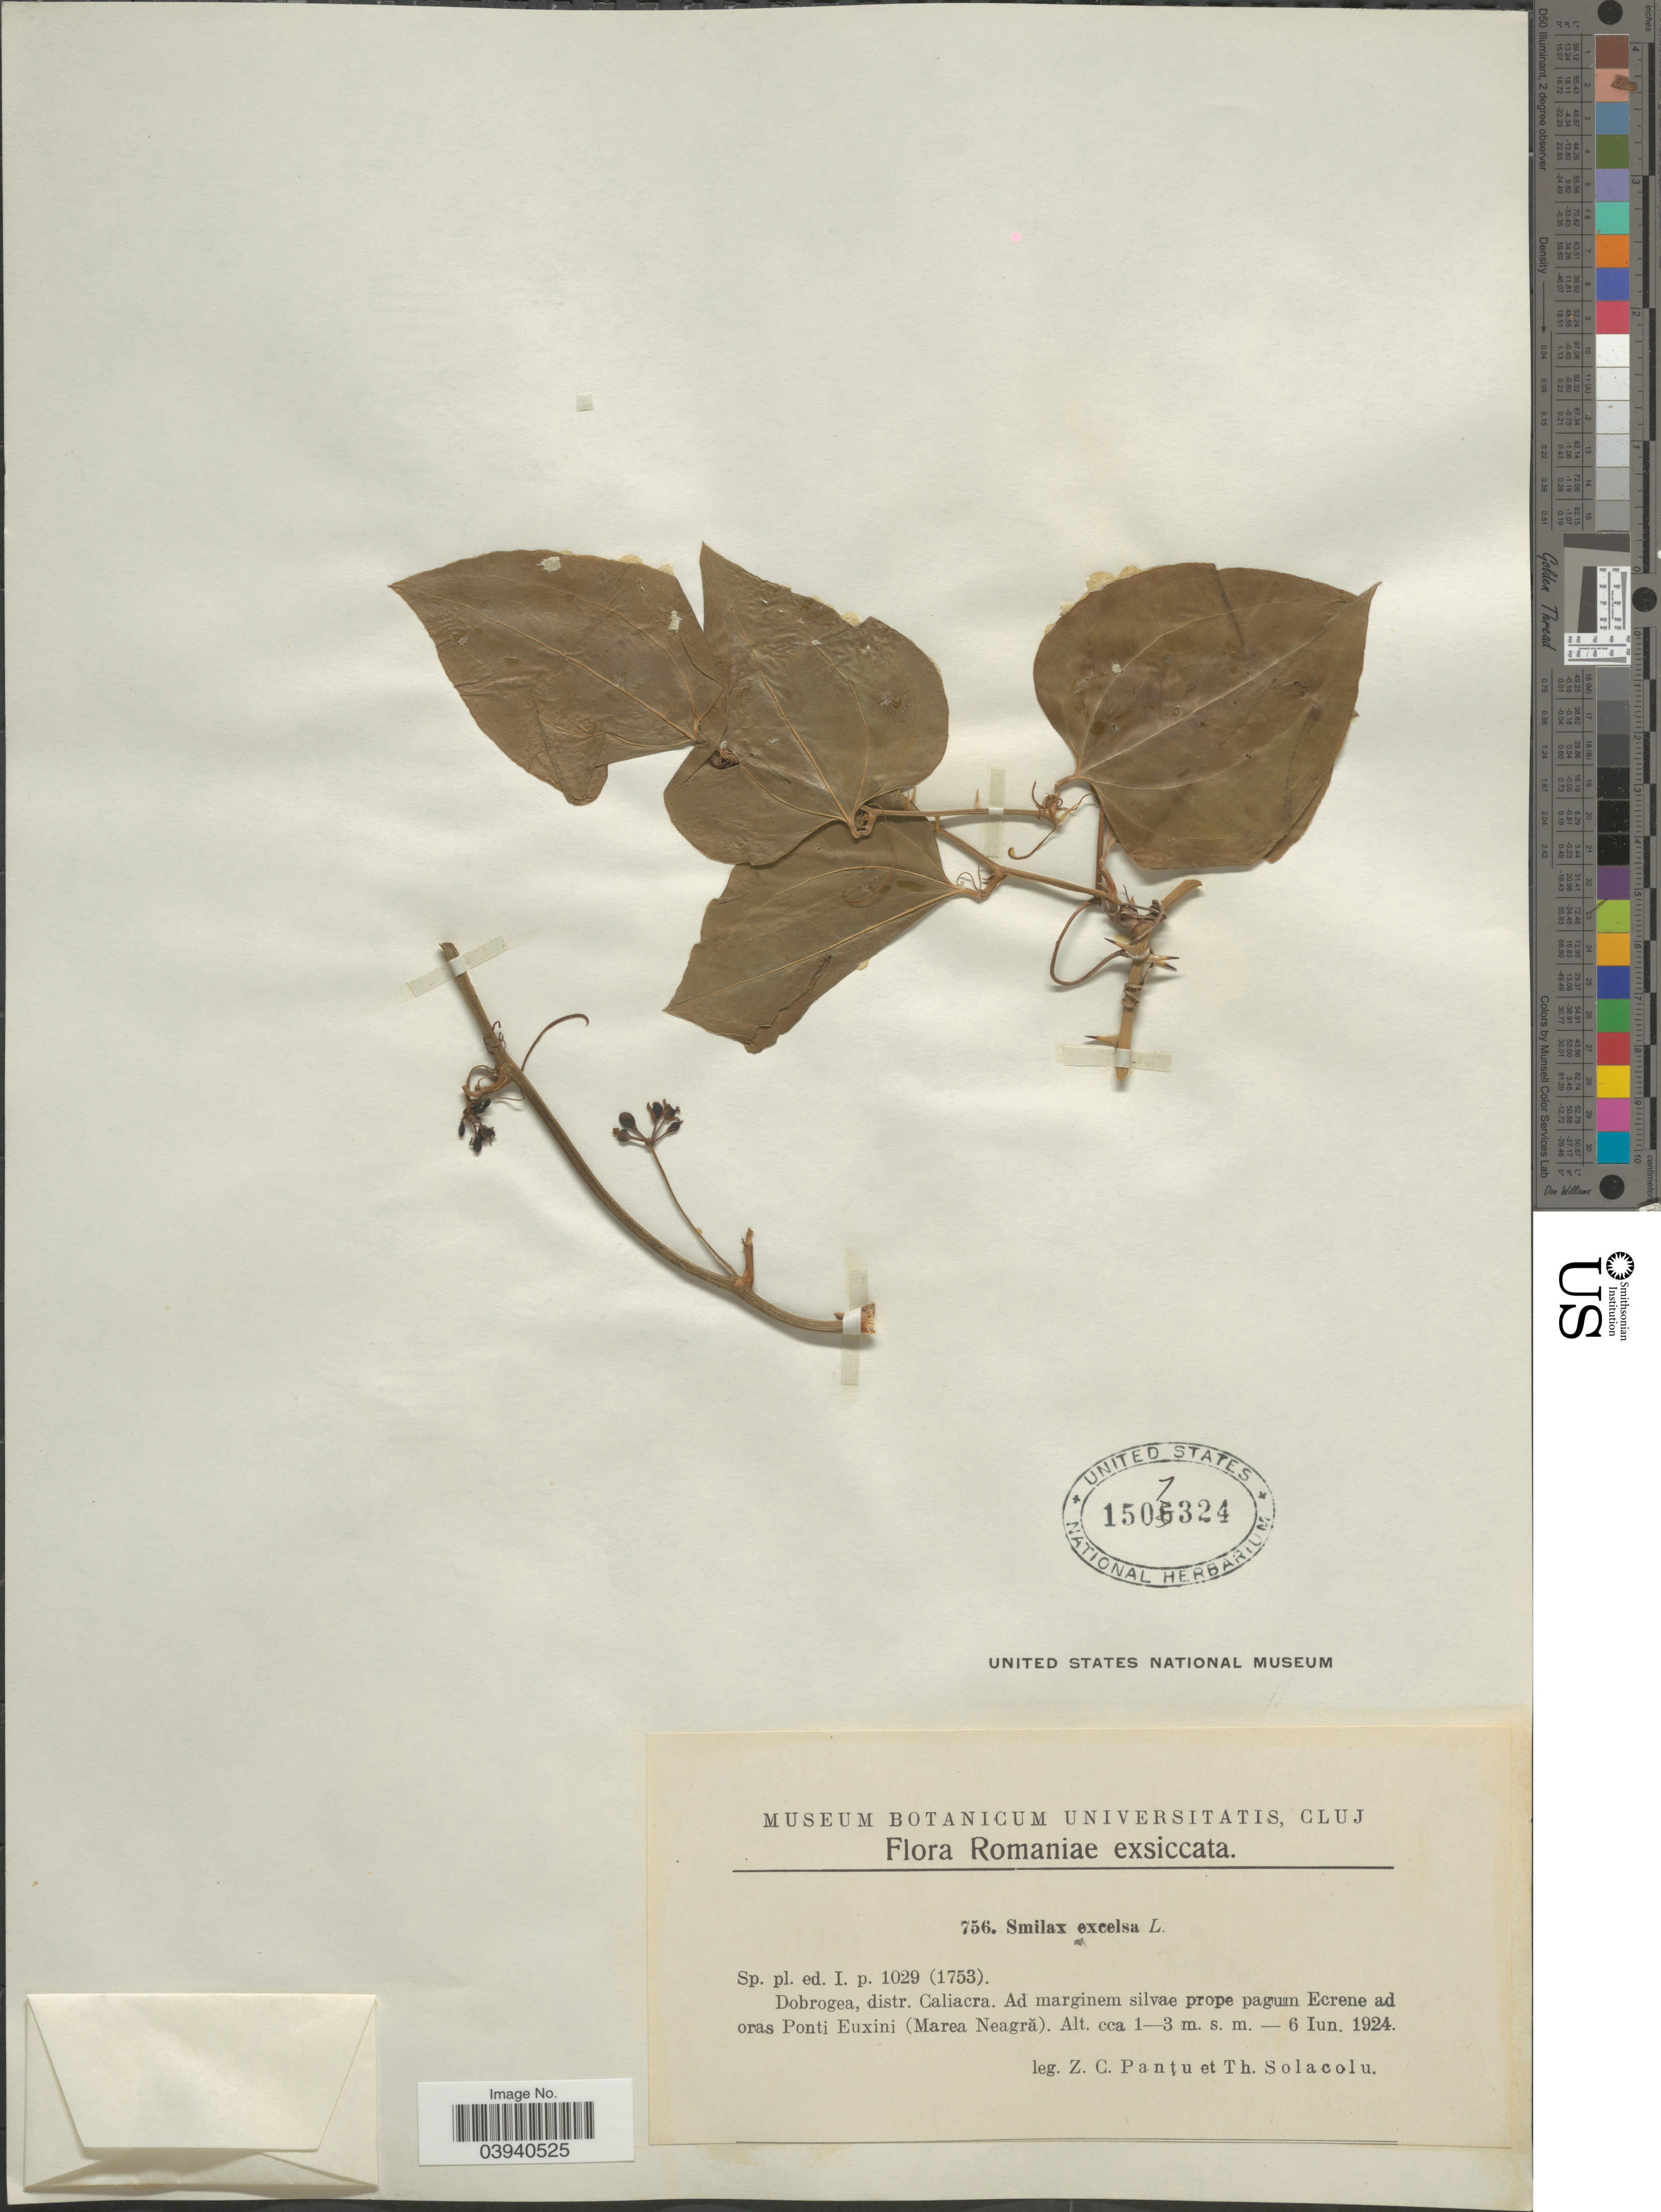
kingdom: Plantae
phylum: Tracheophyta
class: Liliopsida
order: Liliales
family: Smilacaceae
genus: Smilax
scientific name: Smilax excelsa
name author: L.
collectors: Z. C. Pantu & T. Solacolu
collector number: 756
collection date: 1924-06-06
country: Romania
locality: Dobrogea, distr. Caliacra. Ad marginem silvae prope pagum Ecrene ad oras Ponti Euxini (Marea Neagră).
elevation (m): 3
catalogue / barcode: US 1507324